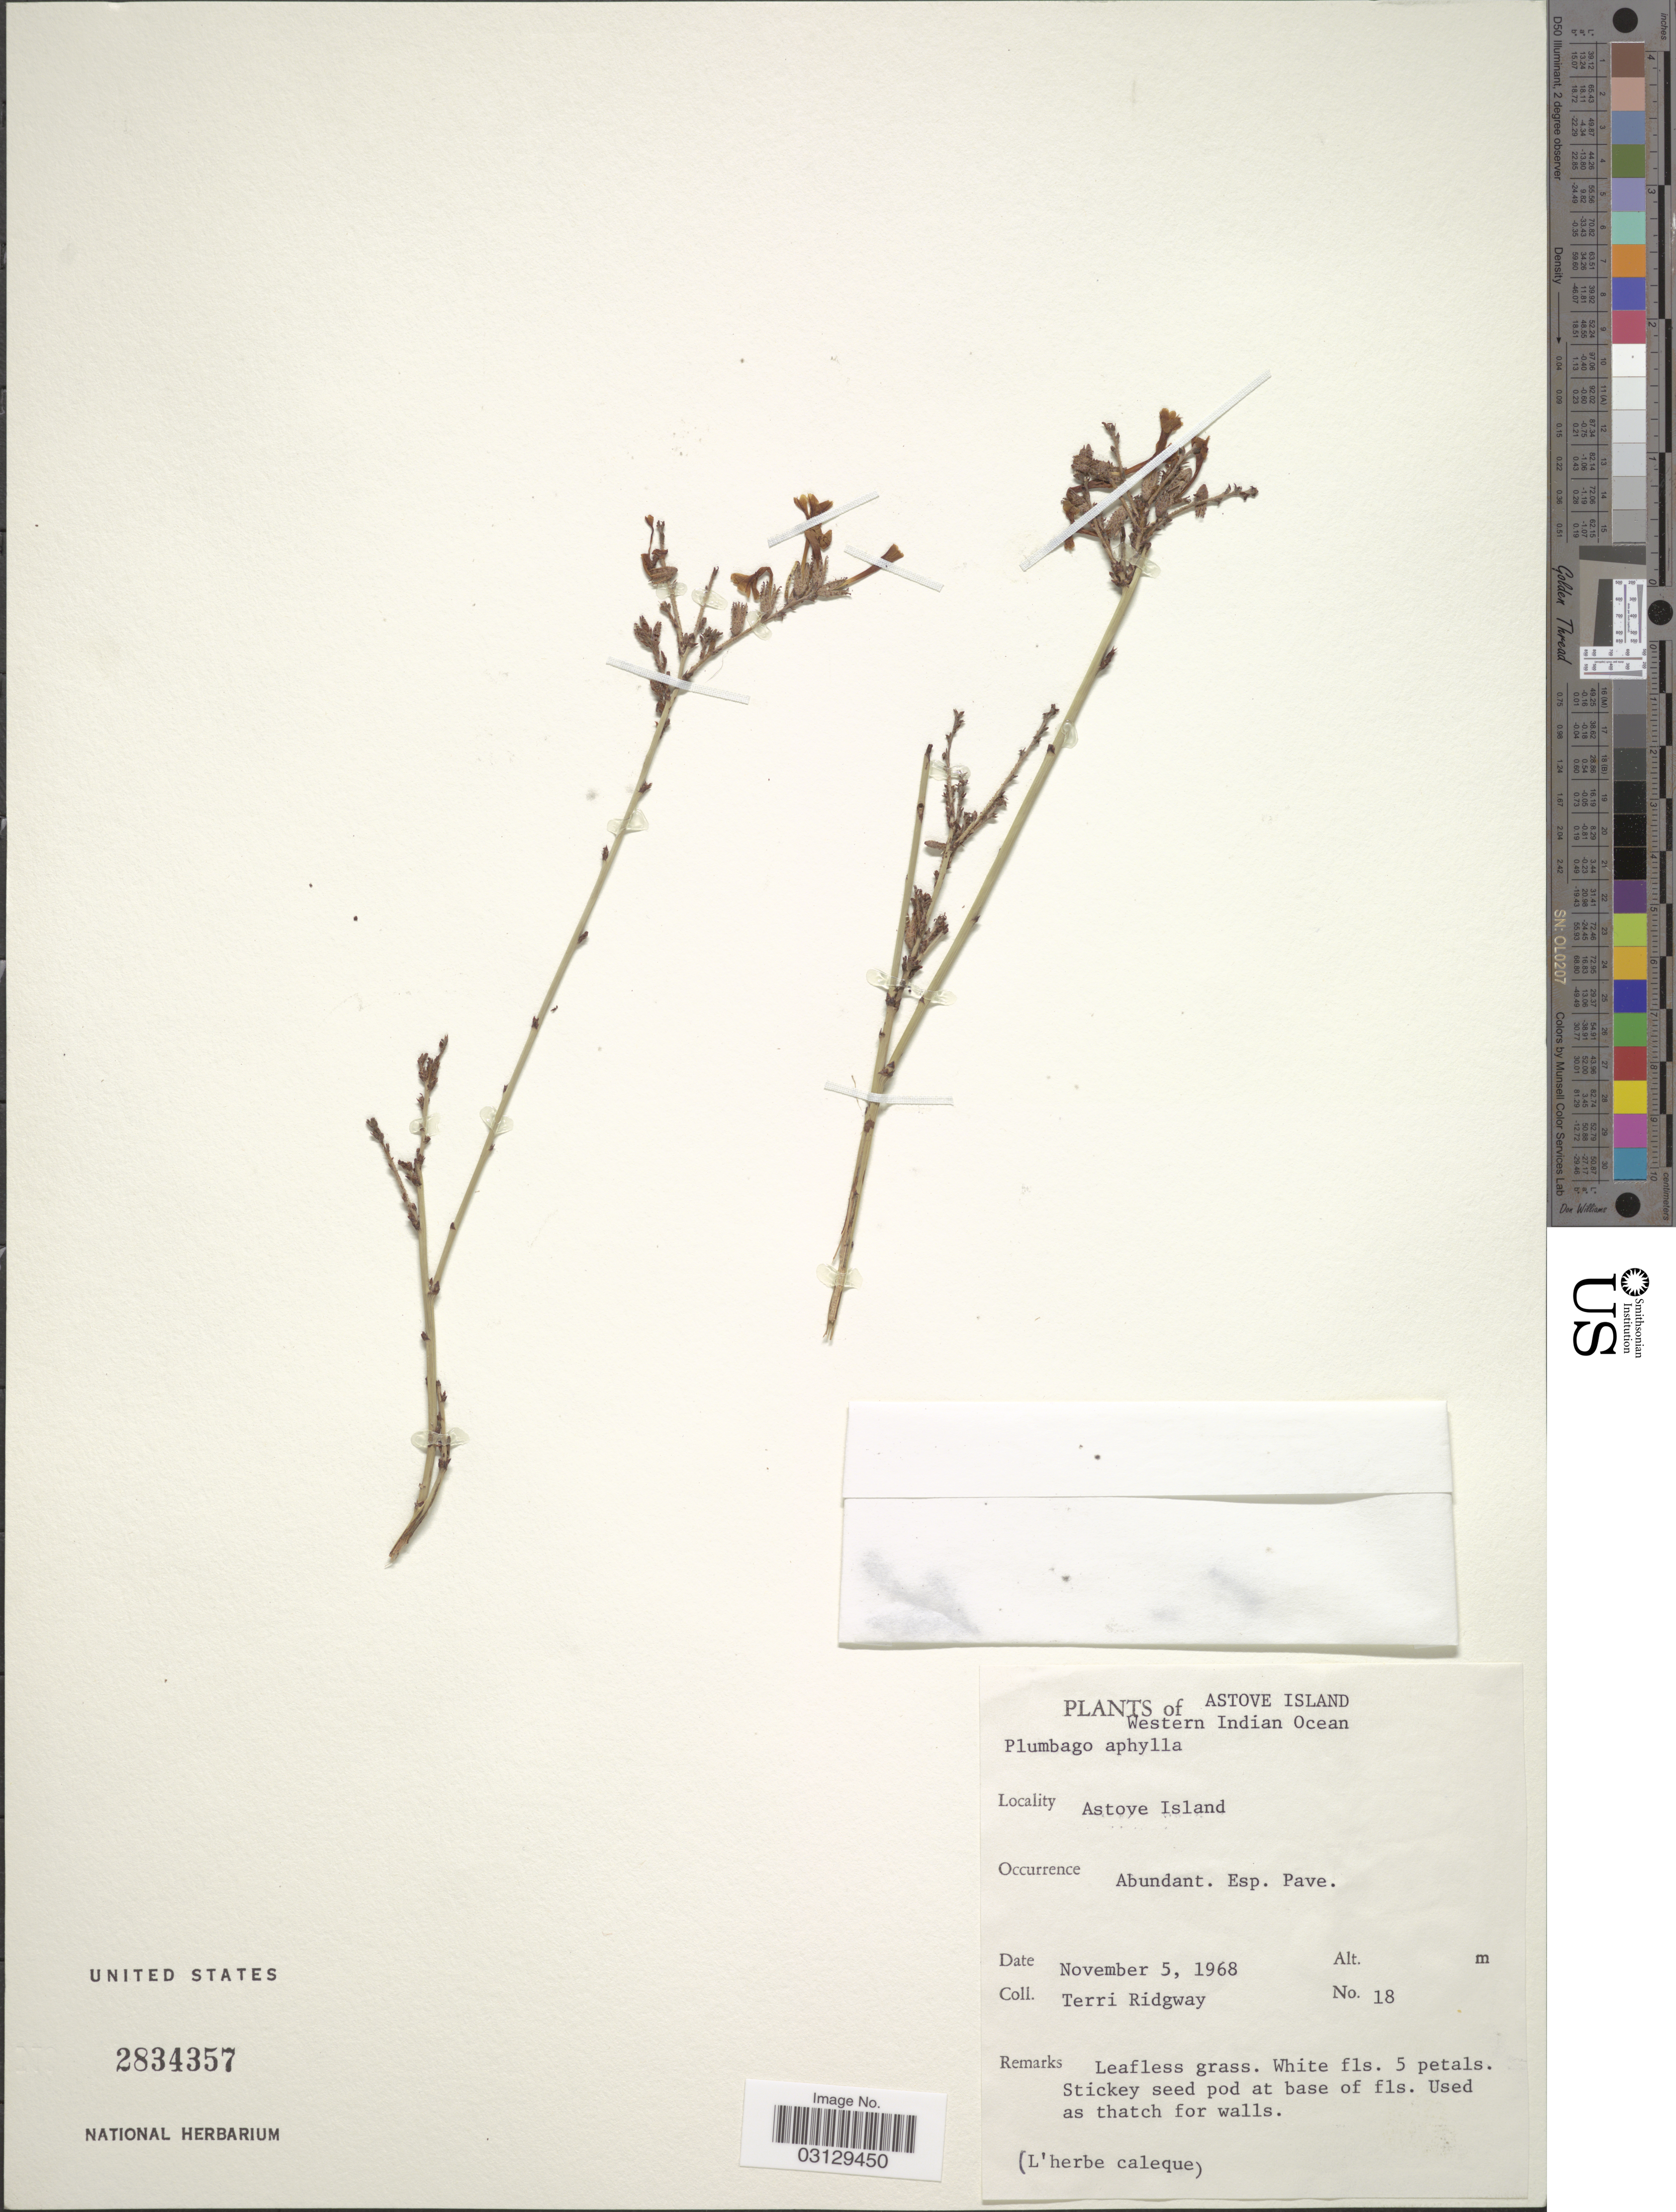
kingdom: Plantae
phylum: Tracheophyta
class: Magnoliopsida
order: Caryophyllales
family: Plumbaginaceae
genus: Plumbago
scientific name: Plumbago aphylla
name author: Bojer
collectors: T. Ridgway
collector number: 18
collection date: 1968-11-05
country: Seychelles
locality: Astove Island. Western Indian Ocean. Astove Island.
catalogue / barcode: US 2834357